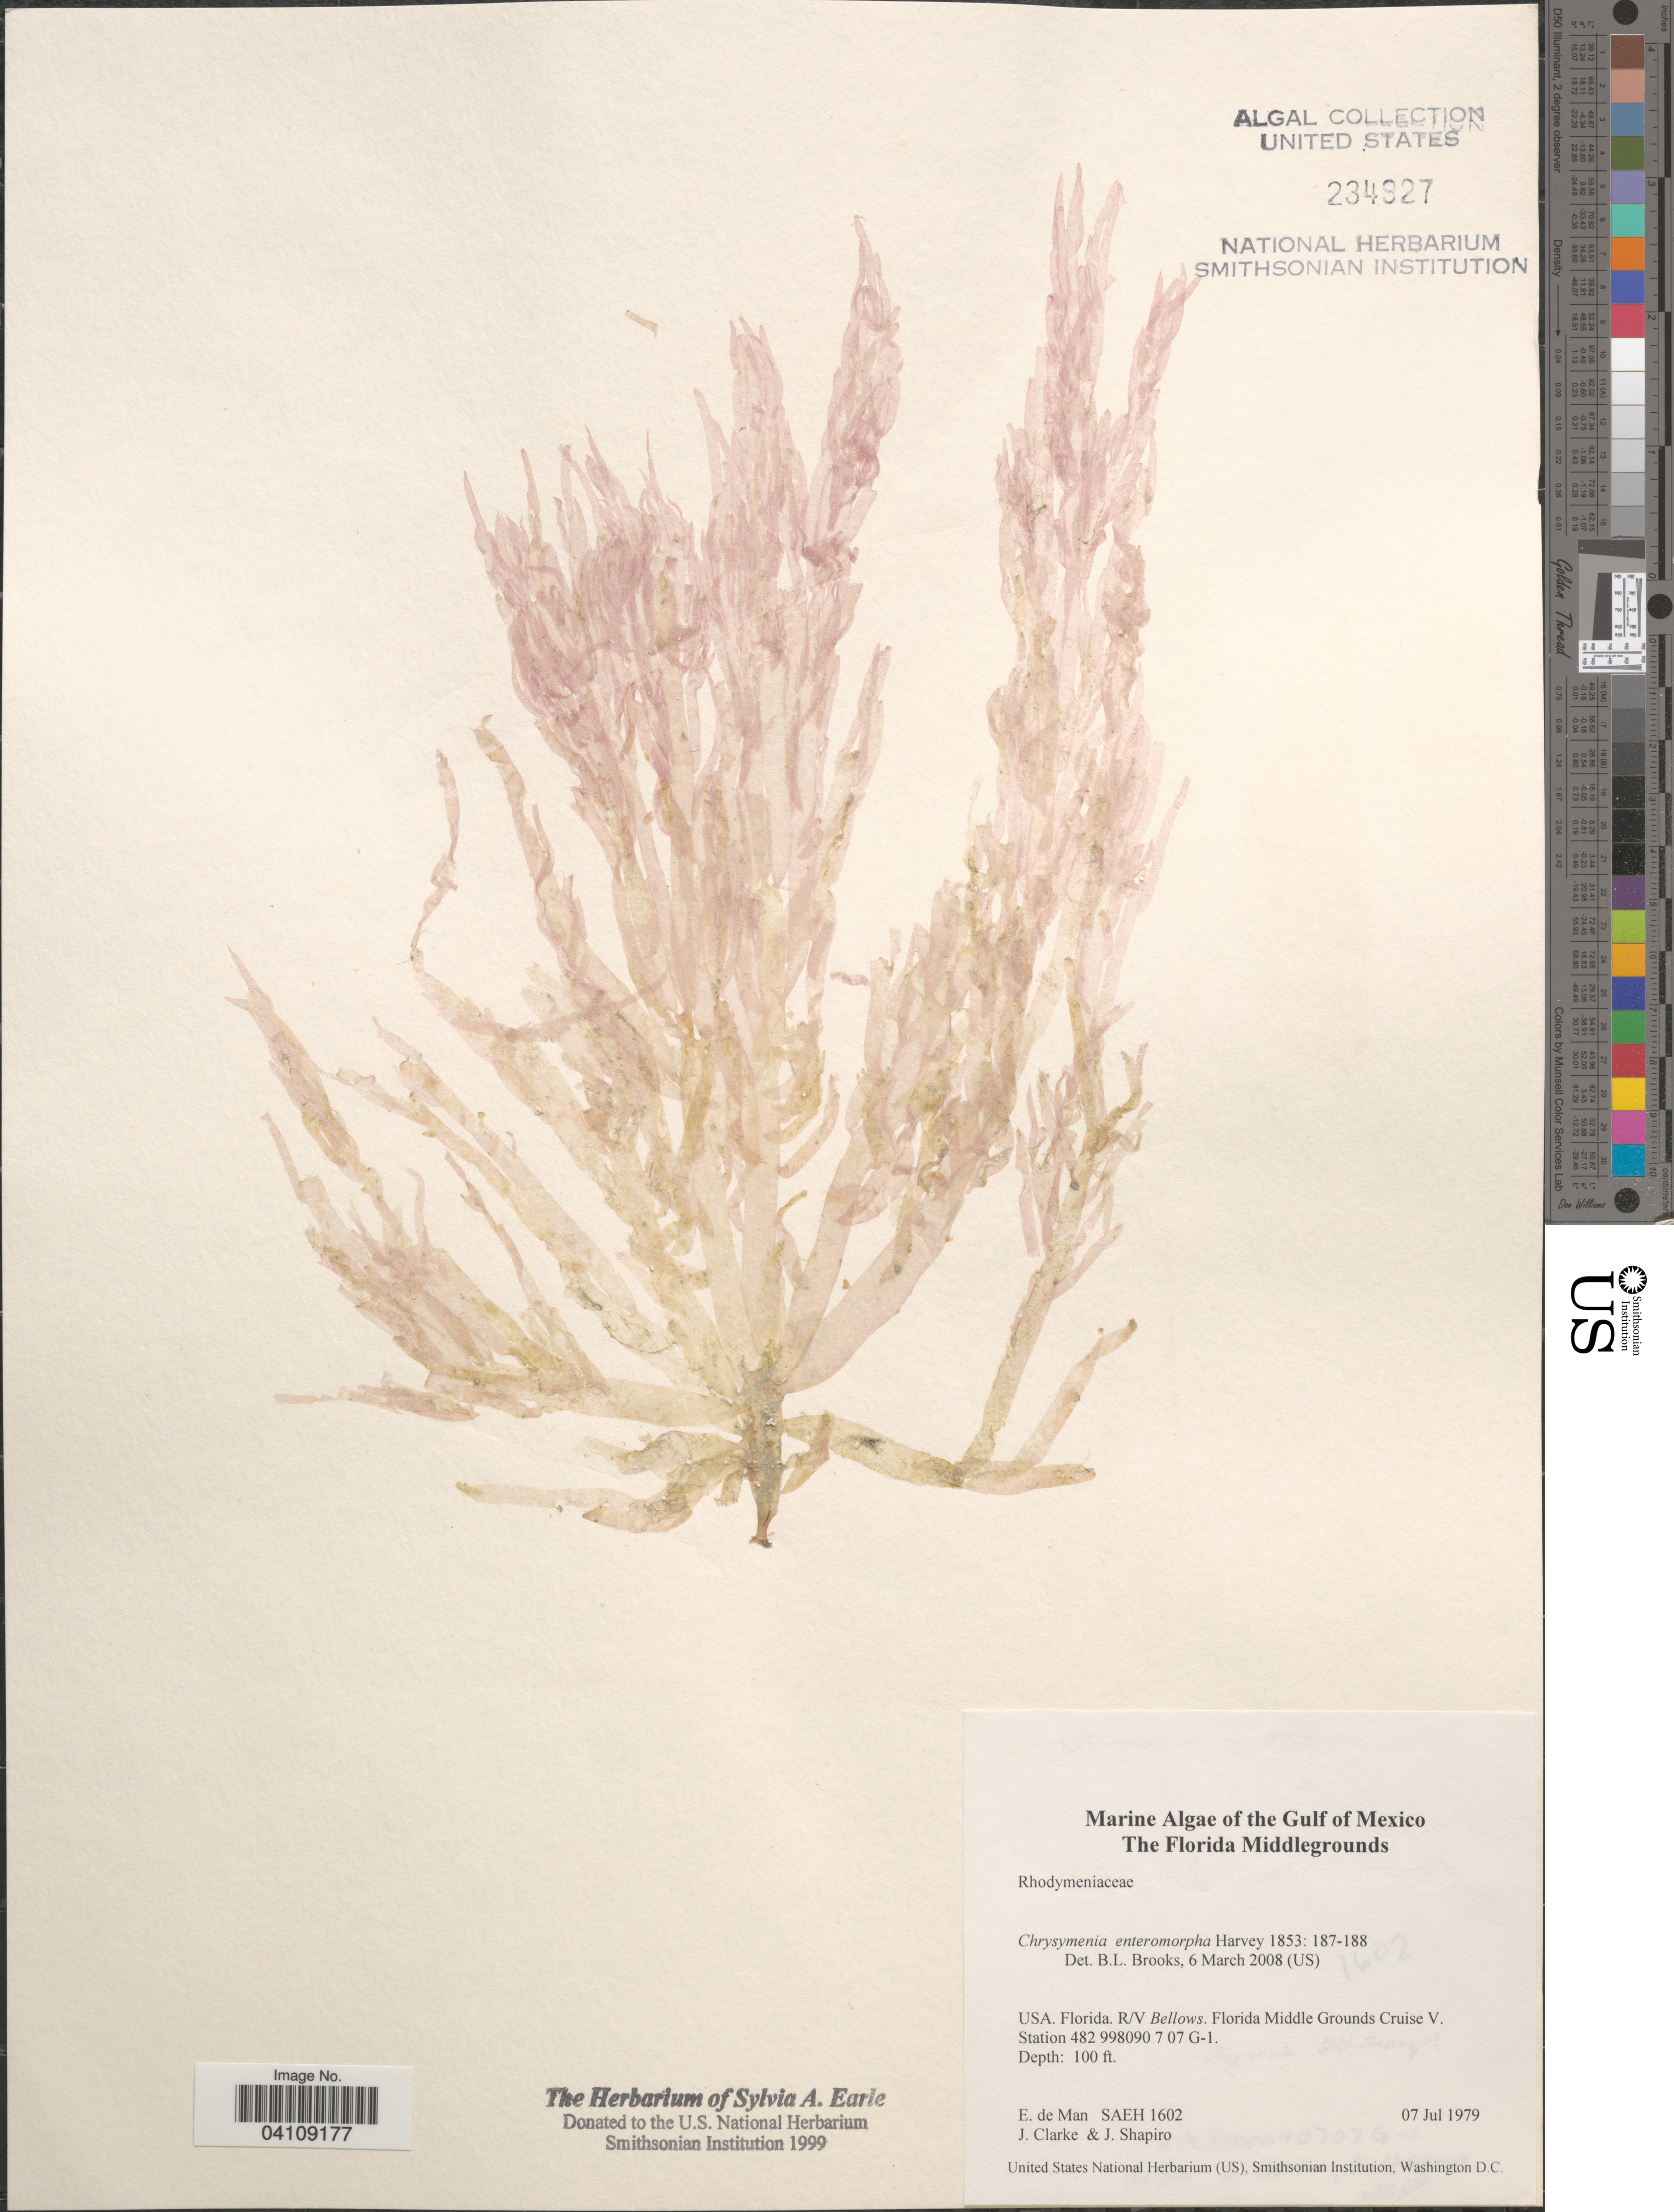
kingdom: Plantae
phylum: Rhodophyta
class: Florideophyceae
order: Rhodymeniales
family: Rhodymeniaceae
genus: Botryocladia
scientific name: Botryocladia enteromorpha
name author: (Harv.) W.E. Schmidt et al. in W.E. Schmidt et al.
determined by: Algae name updating Project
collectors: E. de Man, J. Clarke & J. Shapiro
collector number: SAEH 1602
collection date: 1979-07-07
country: United States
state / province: Florida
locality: Gulf of Mexico. The Florida Middlegrounds. Florida. R/V Bellows. Florida Middle Grounds V. Station 482 998090 7 07 G-1.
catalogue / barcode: US 234927